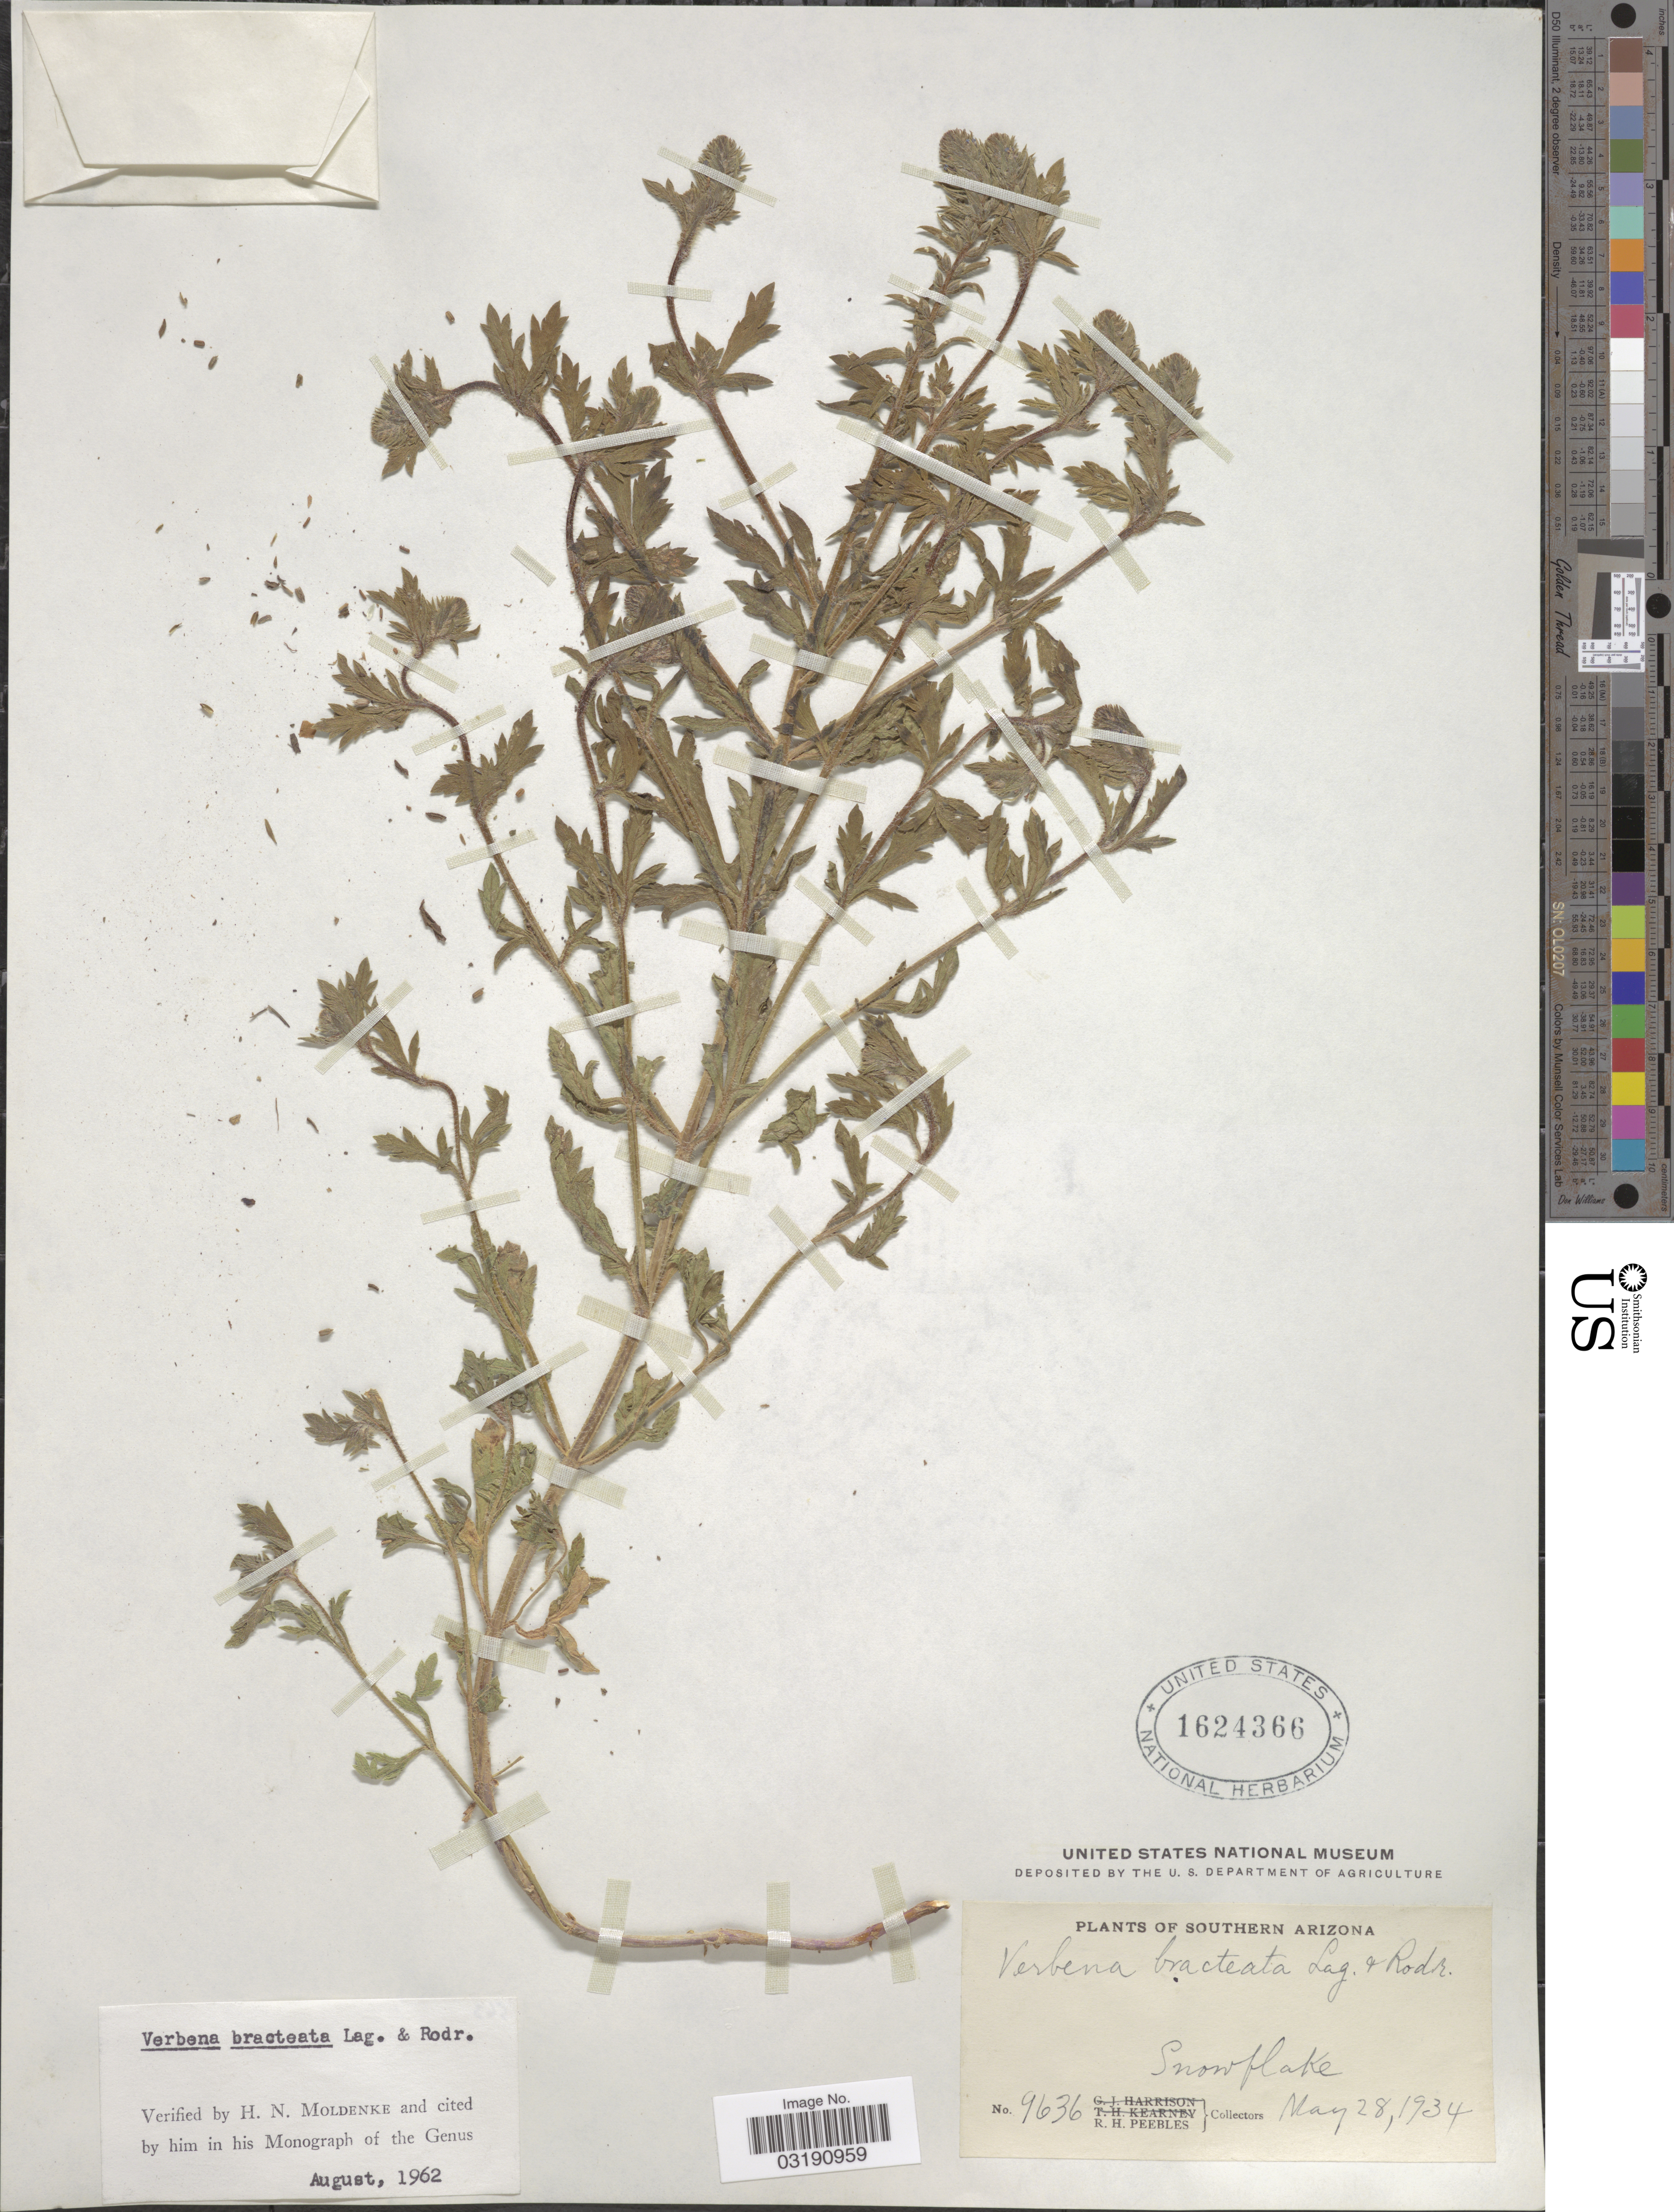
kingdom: Plantae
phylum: Tracheophyta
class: Magnoliopsida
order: Lamiales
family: Verbenaceae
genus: Verbena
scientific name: Verbena bracteata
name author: Cav. ex Lag. & Rodr.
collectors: R. H. Peebles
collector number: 9636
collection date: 1934-05-28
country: United States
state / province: Arizona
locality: Southern Arizona. Snowflake.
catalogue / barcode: US 1624366